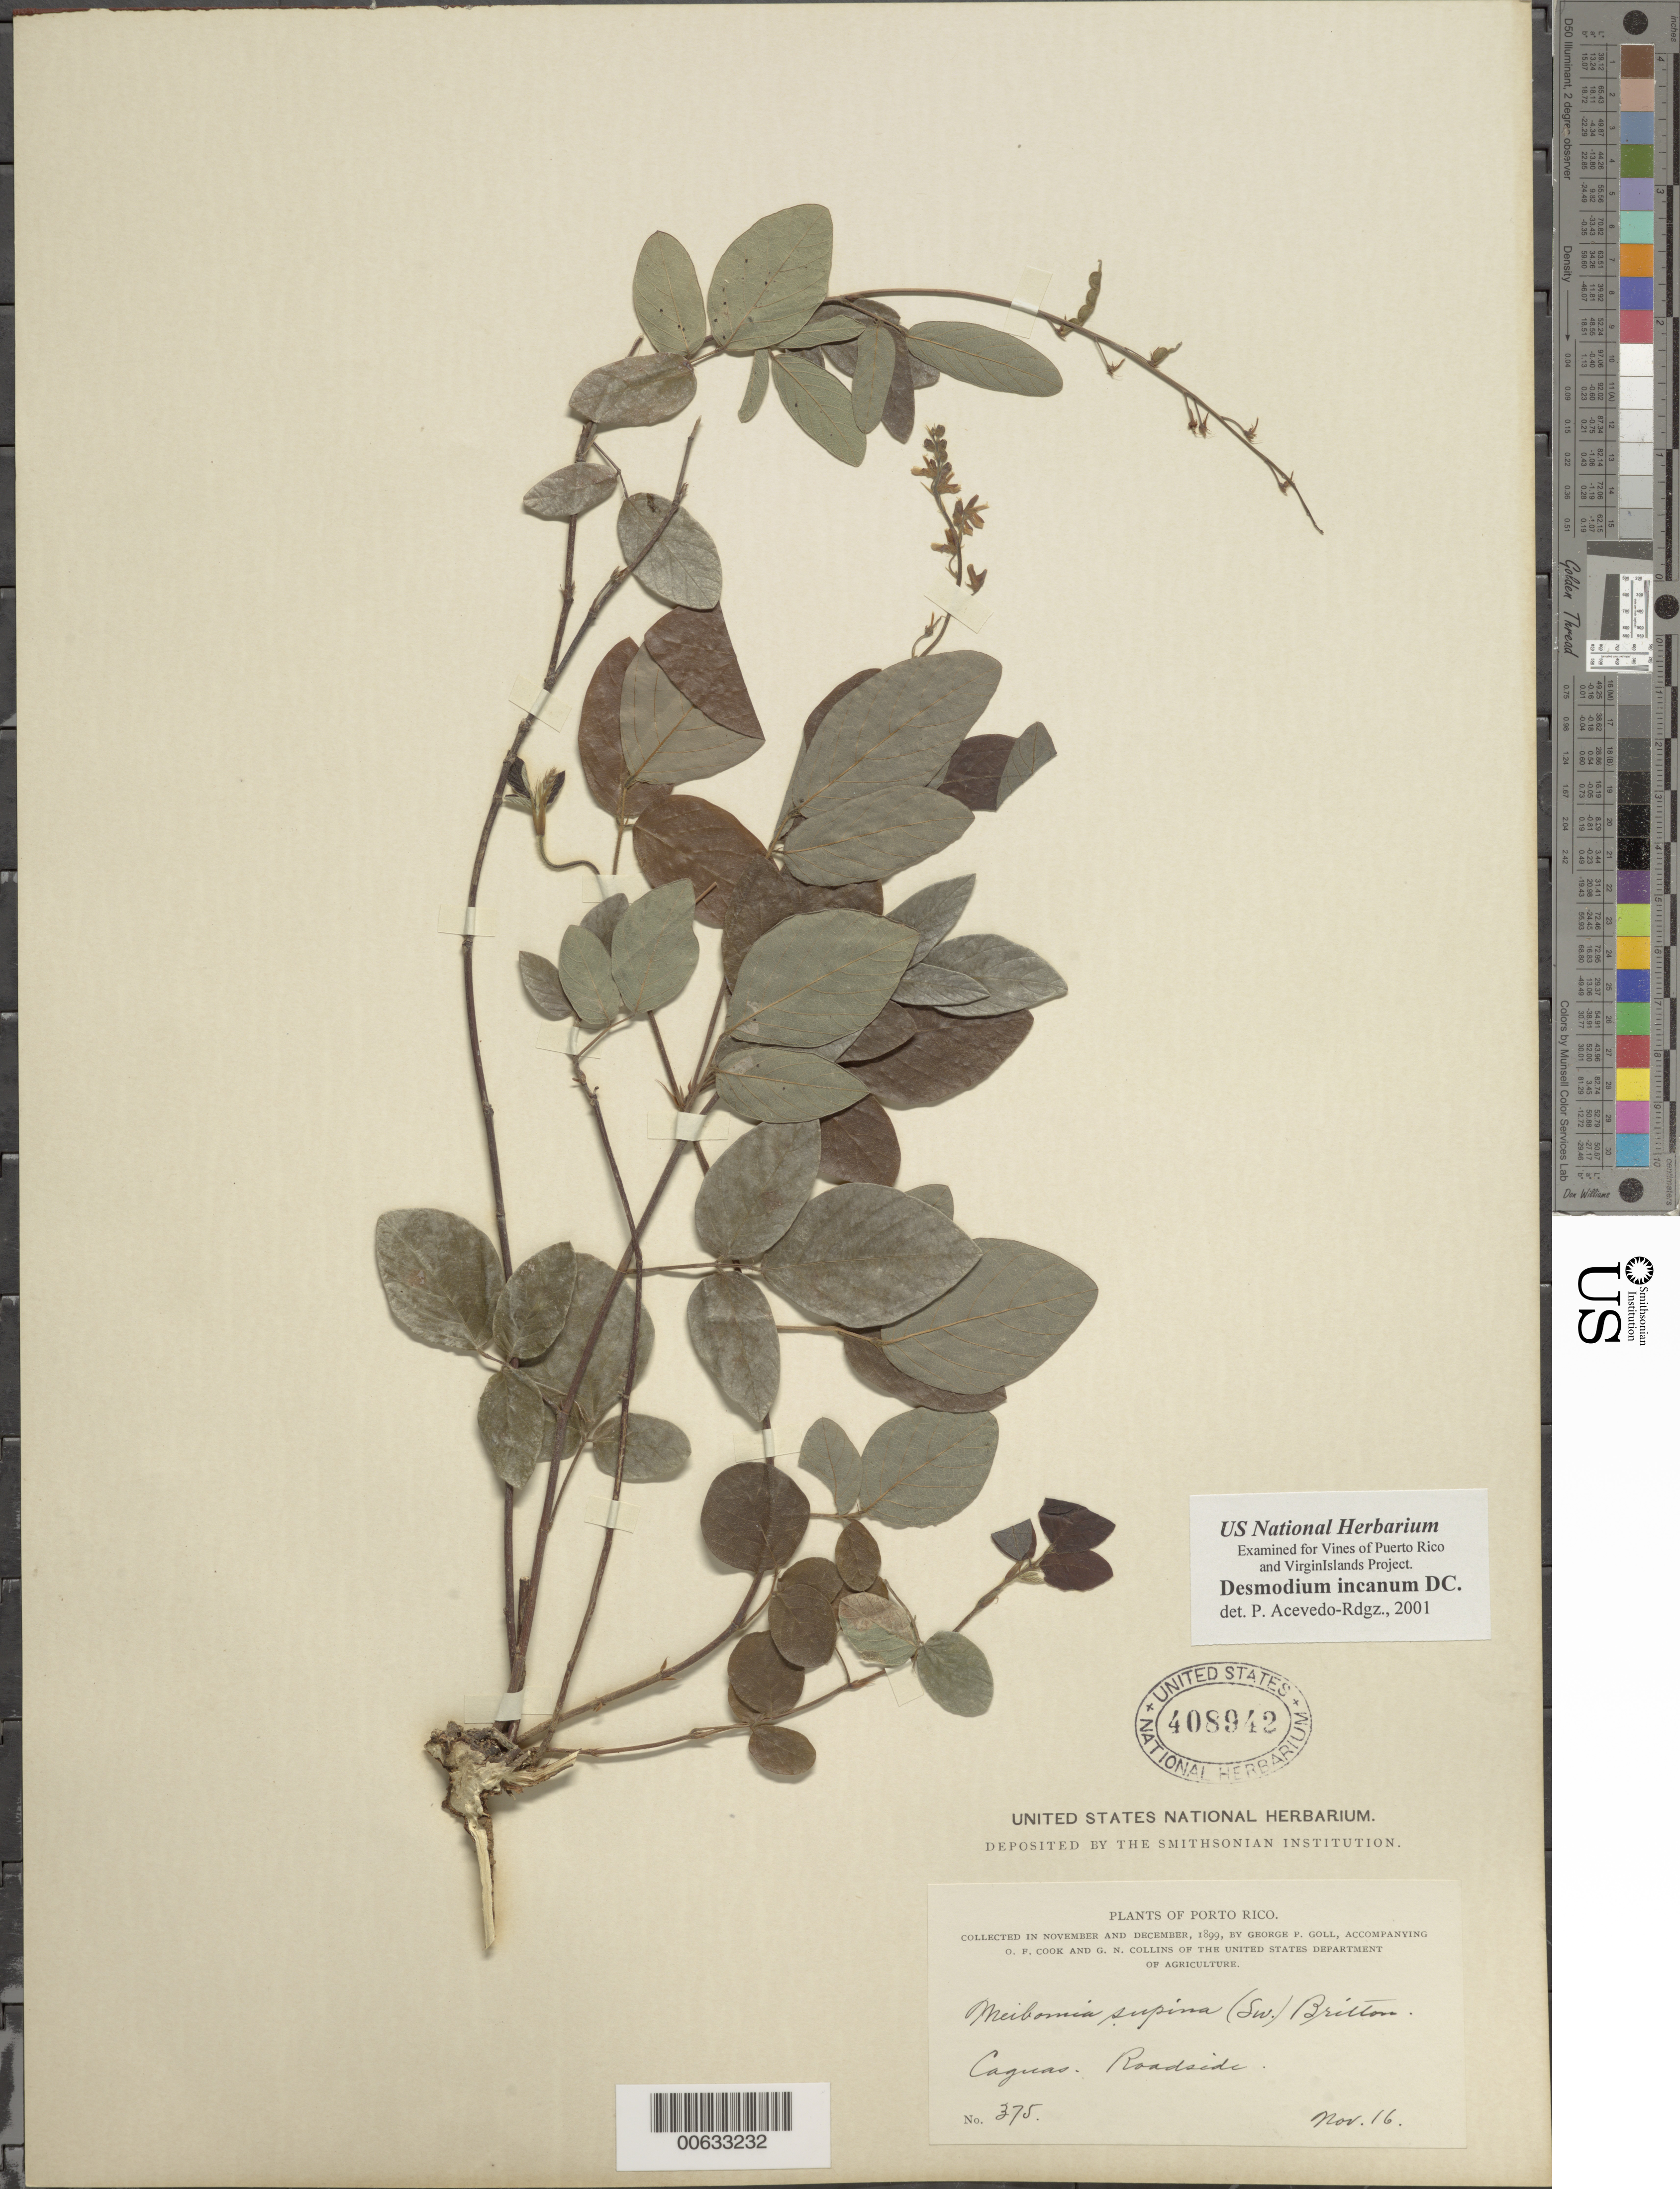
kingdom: Plantae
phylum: Tracheophyta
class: Magnoliopsida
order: Fabales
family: Fabaceae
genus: Desmodium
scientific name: Desmodium incanum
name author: (Sw.) DC.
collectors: G. P. Goll, O. F. Cook & G. Collins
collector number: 375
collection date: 1899-11-16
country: Puerto Rico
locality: Porto Rico, Caguas, Roadside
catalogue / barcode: US 408942